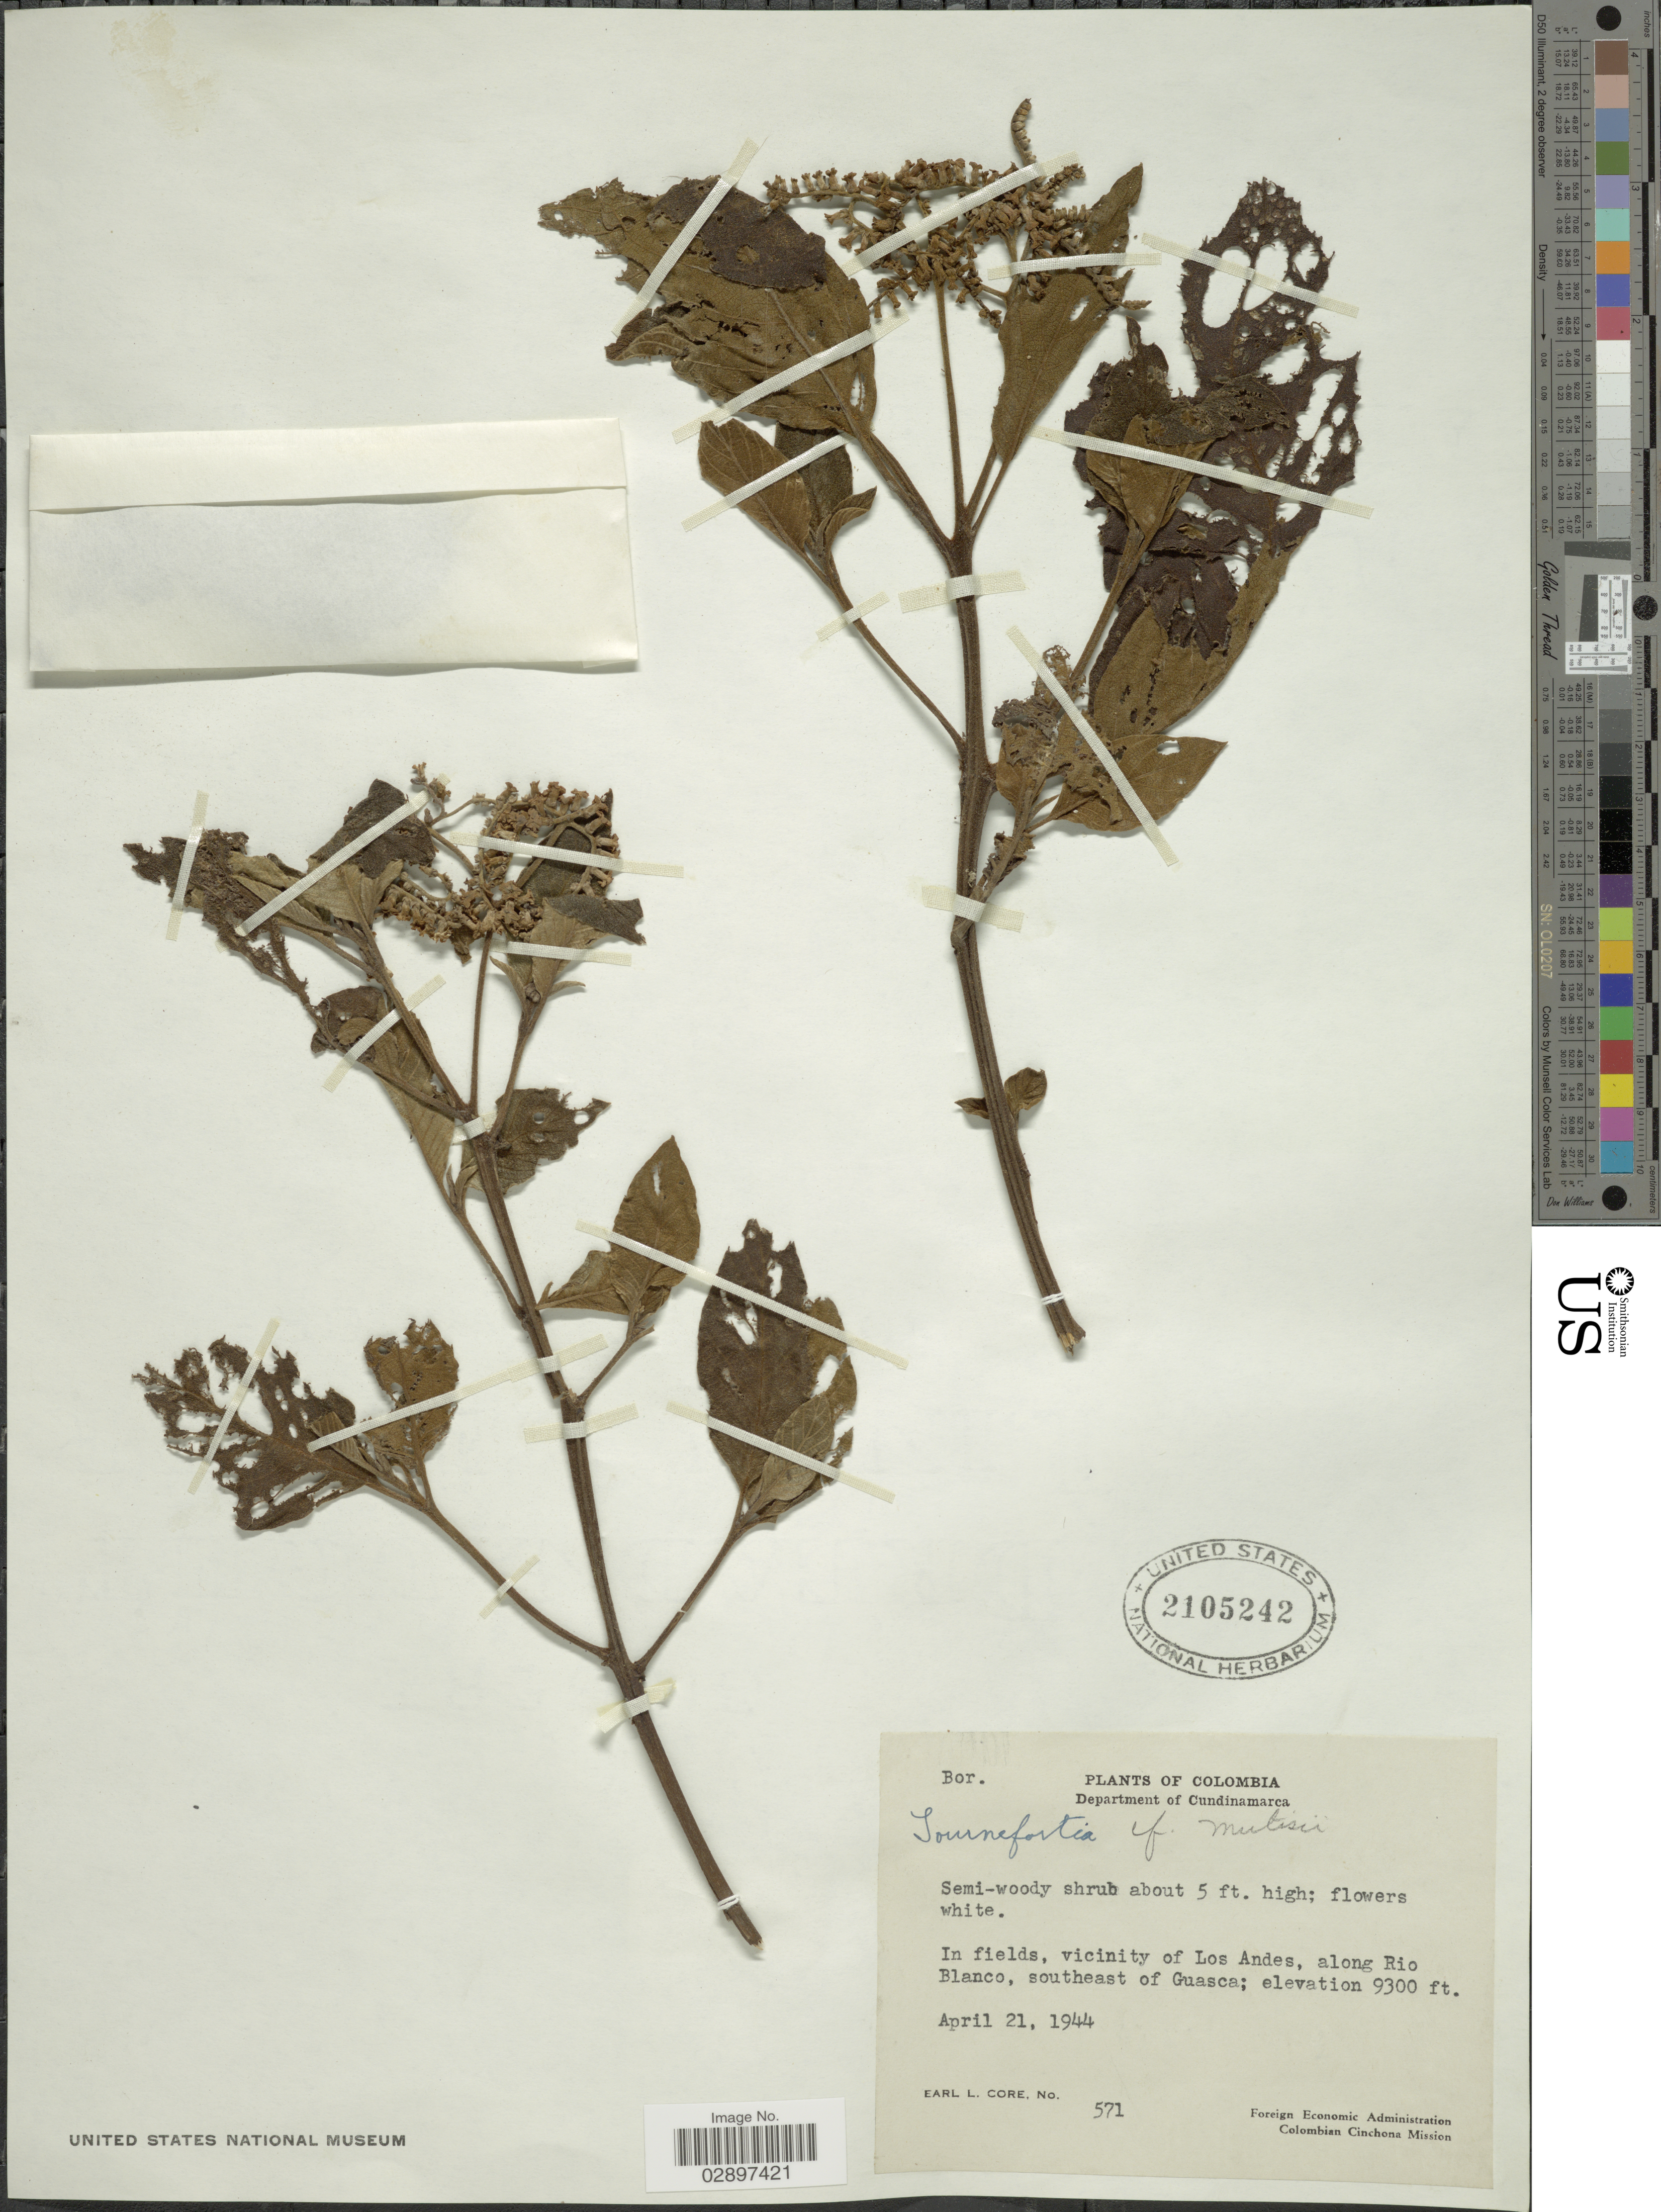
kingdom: Plantae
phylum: Tracheophyta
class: Magnoliopsida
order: Boraginales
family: Heliotropiaceae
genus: Tournefortia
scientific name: Tournefortia mutisii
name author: Killip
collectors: E. L. Core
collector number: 571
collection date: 1944-04-21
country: Colombia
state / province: Cundinamarca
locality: In fields, vicinity of los Andes, along Rio Blanco, southeast of Guasca. Department of Cundinamarca.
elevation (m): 2835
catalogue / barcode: US 2105242